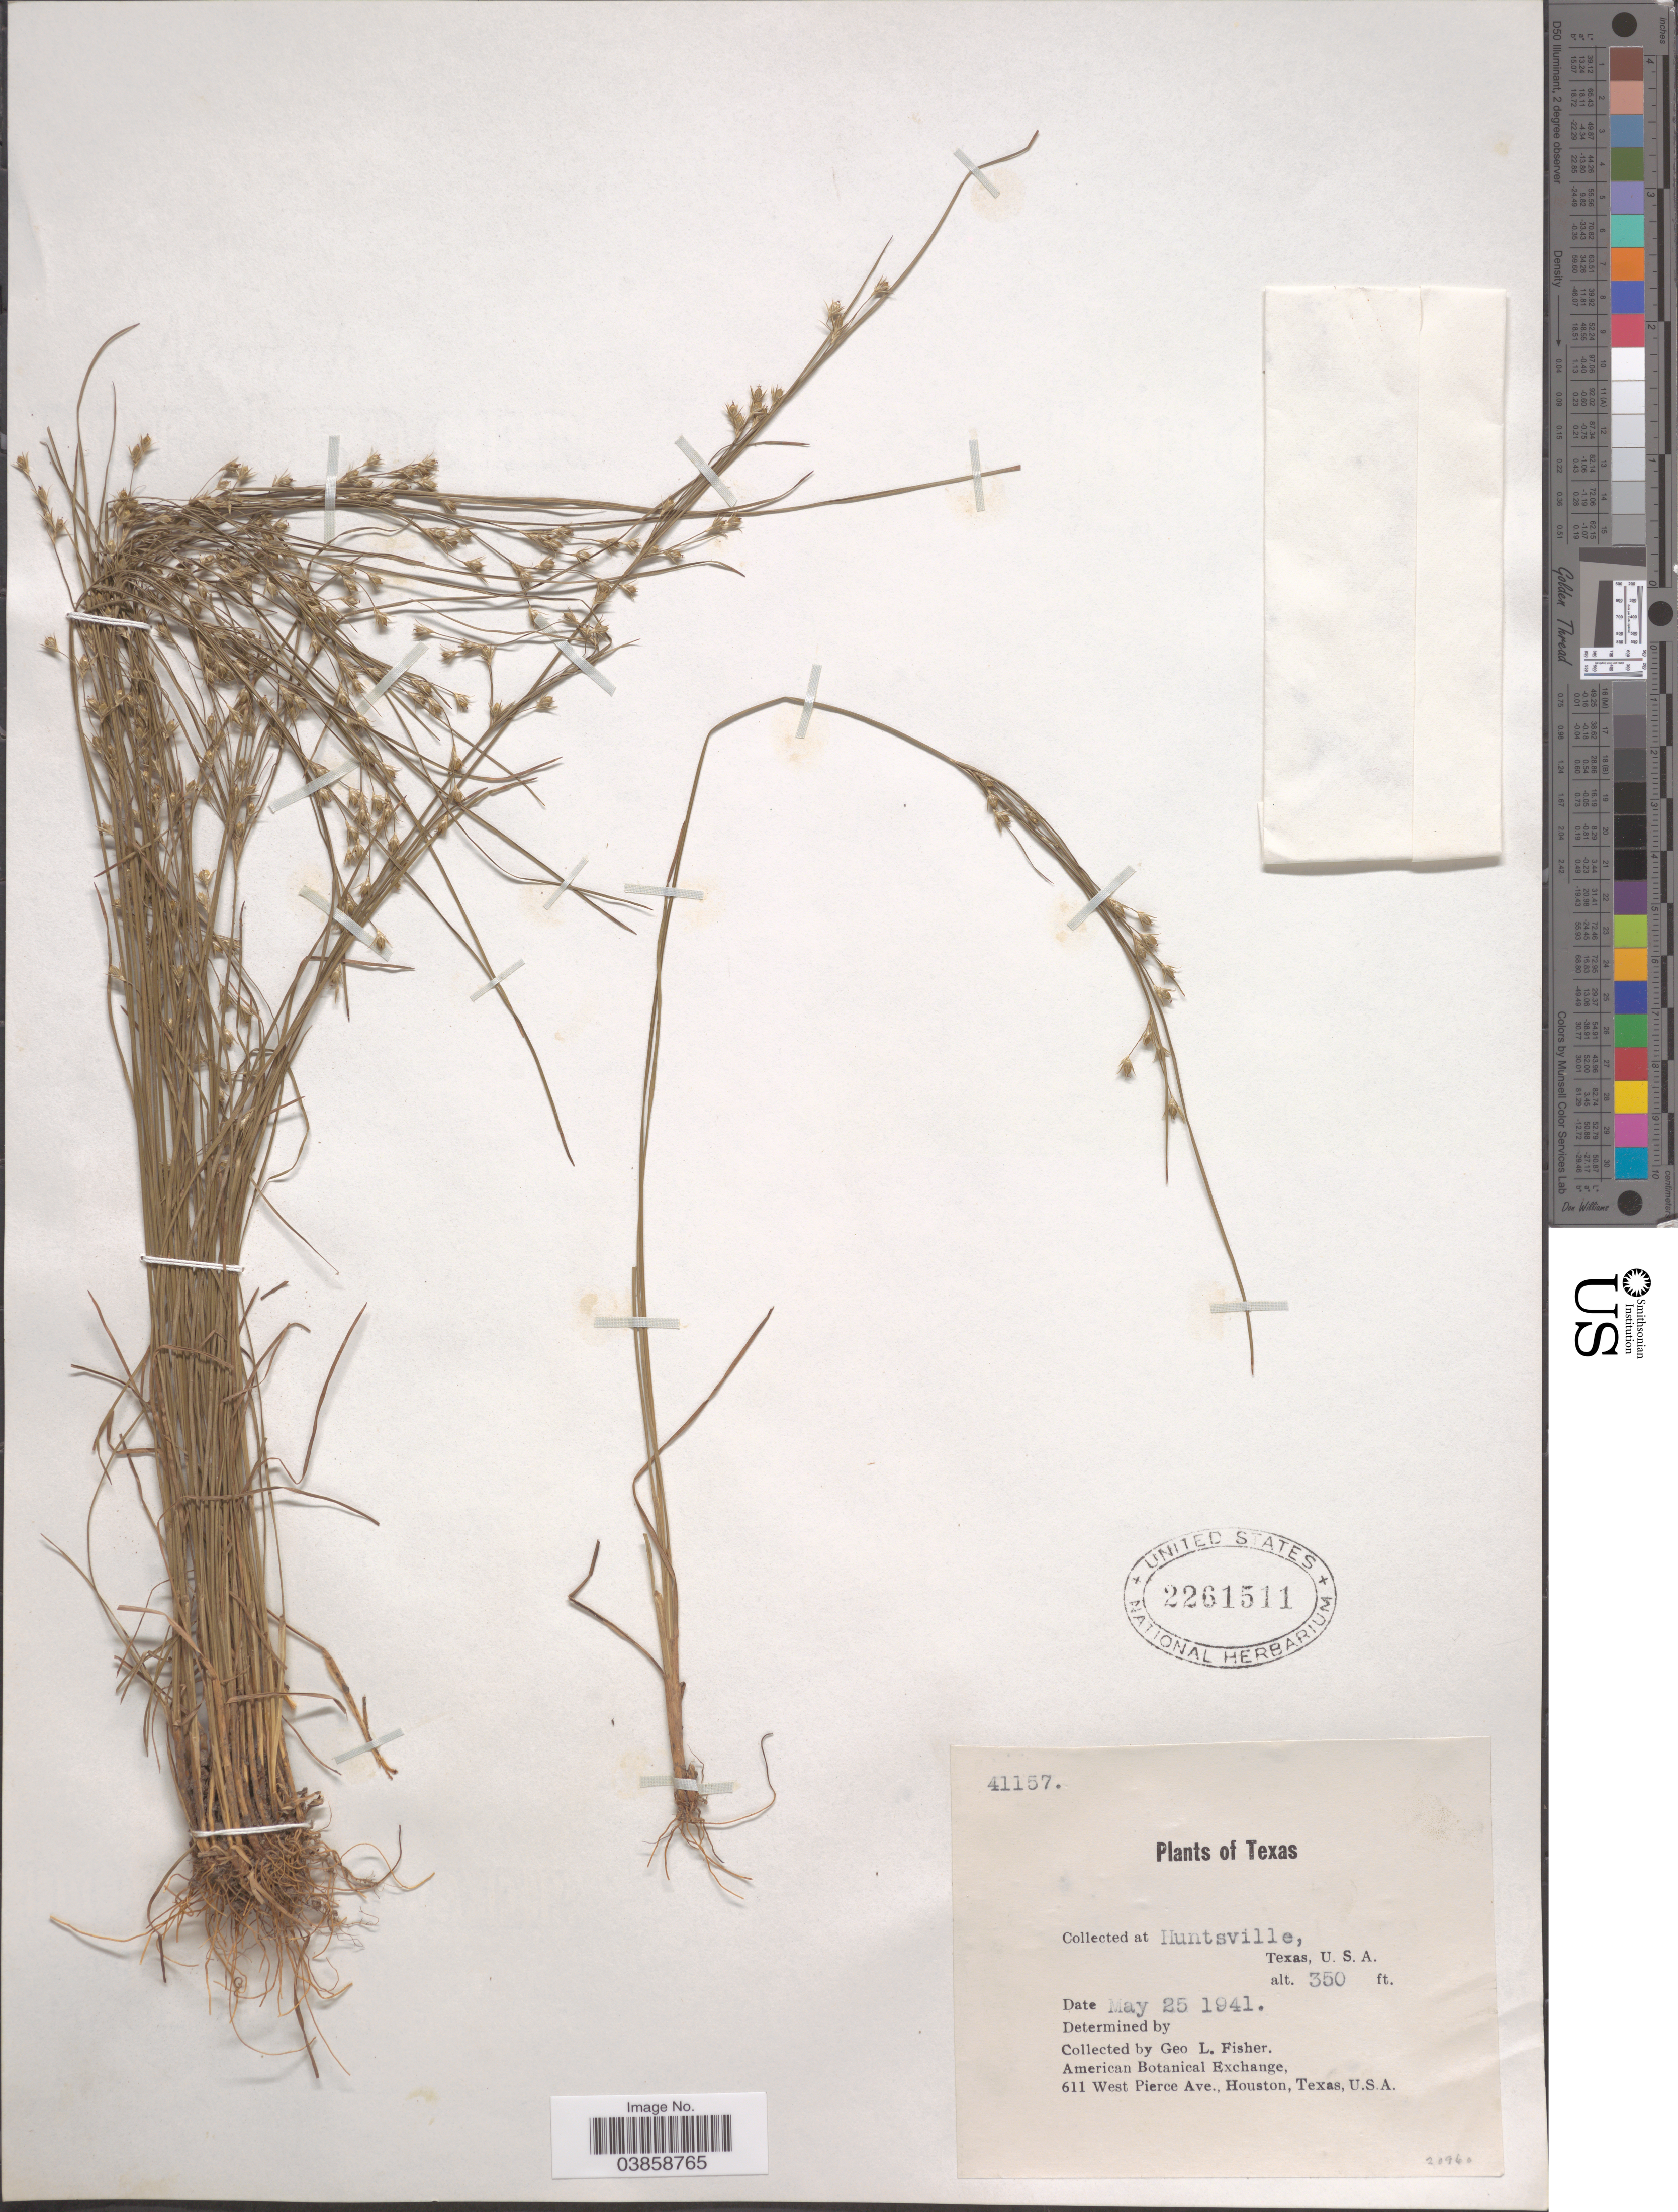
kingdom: Plantae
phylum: Tracheophyta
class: Liliopsida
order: Poales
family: Juncaceae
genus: Juncus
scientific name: Juncus sp.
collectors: G. L. Fisher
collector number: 41157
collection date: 1941-05-25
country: United States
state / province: Texas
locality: Huntsville.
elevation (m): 107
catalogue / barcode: US 2261511